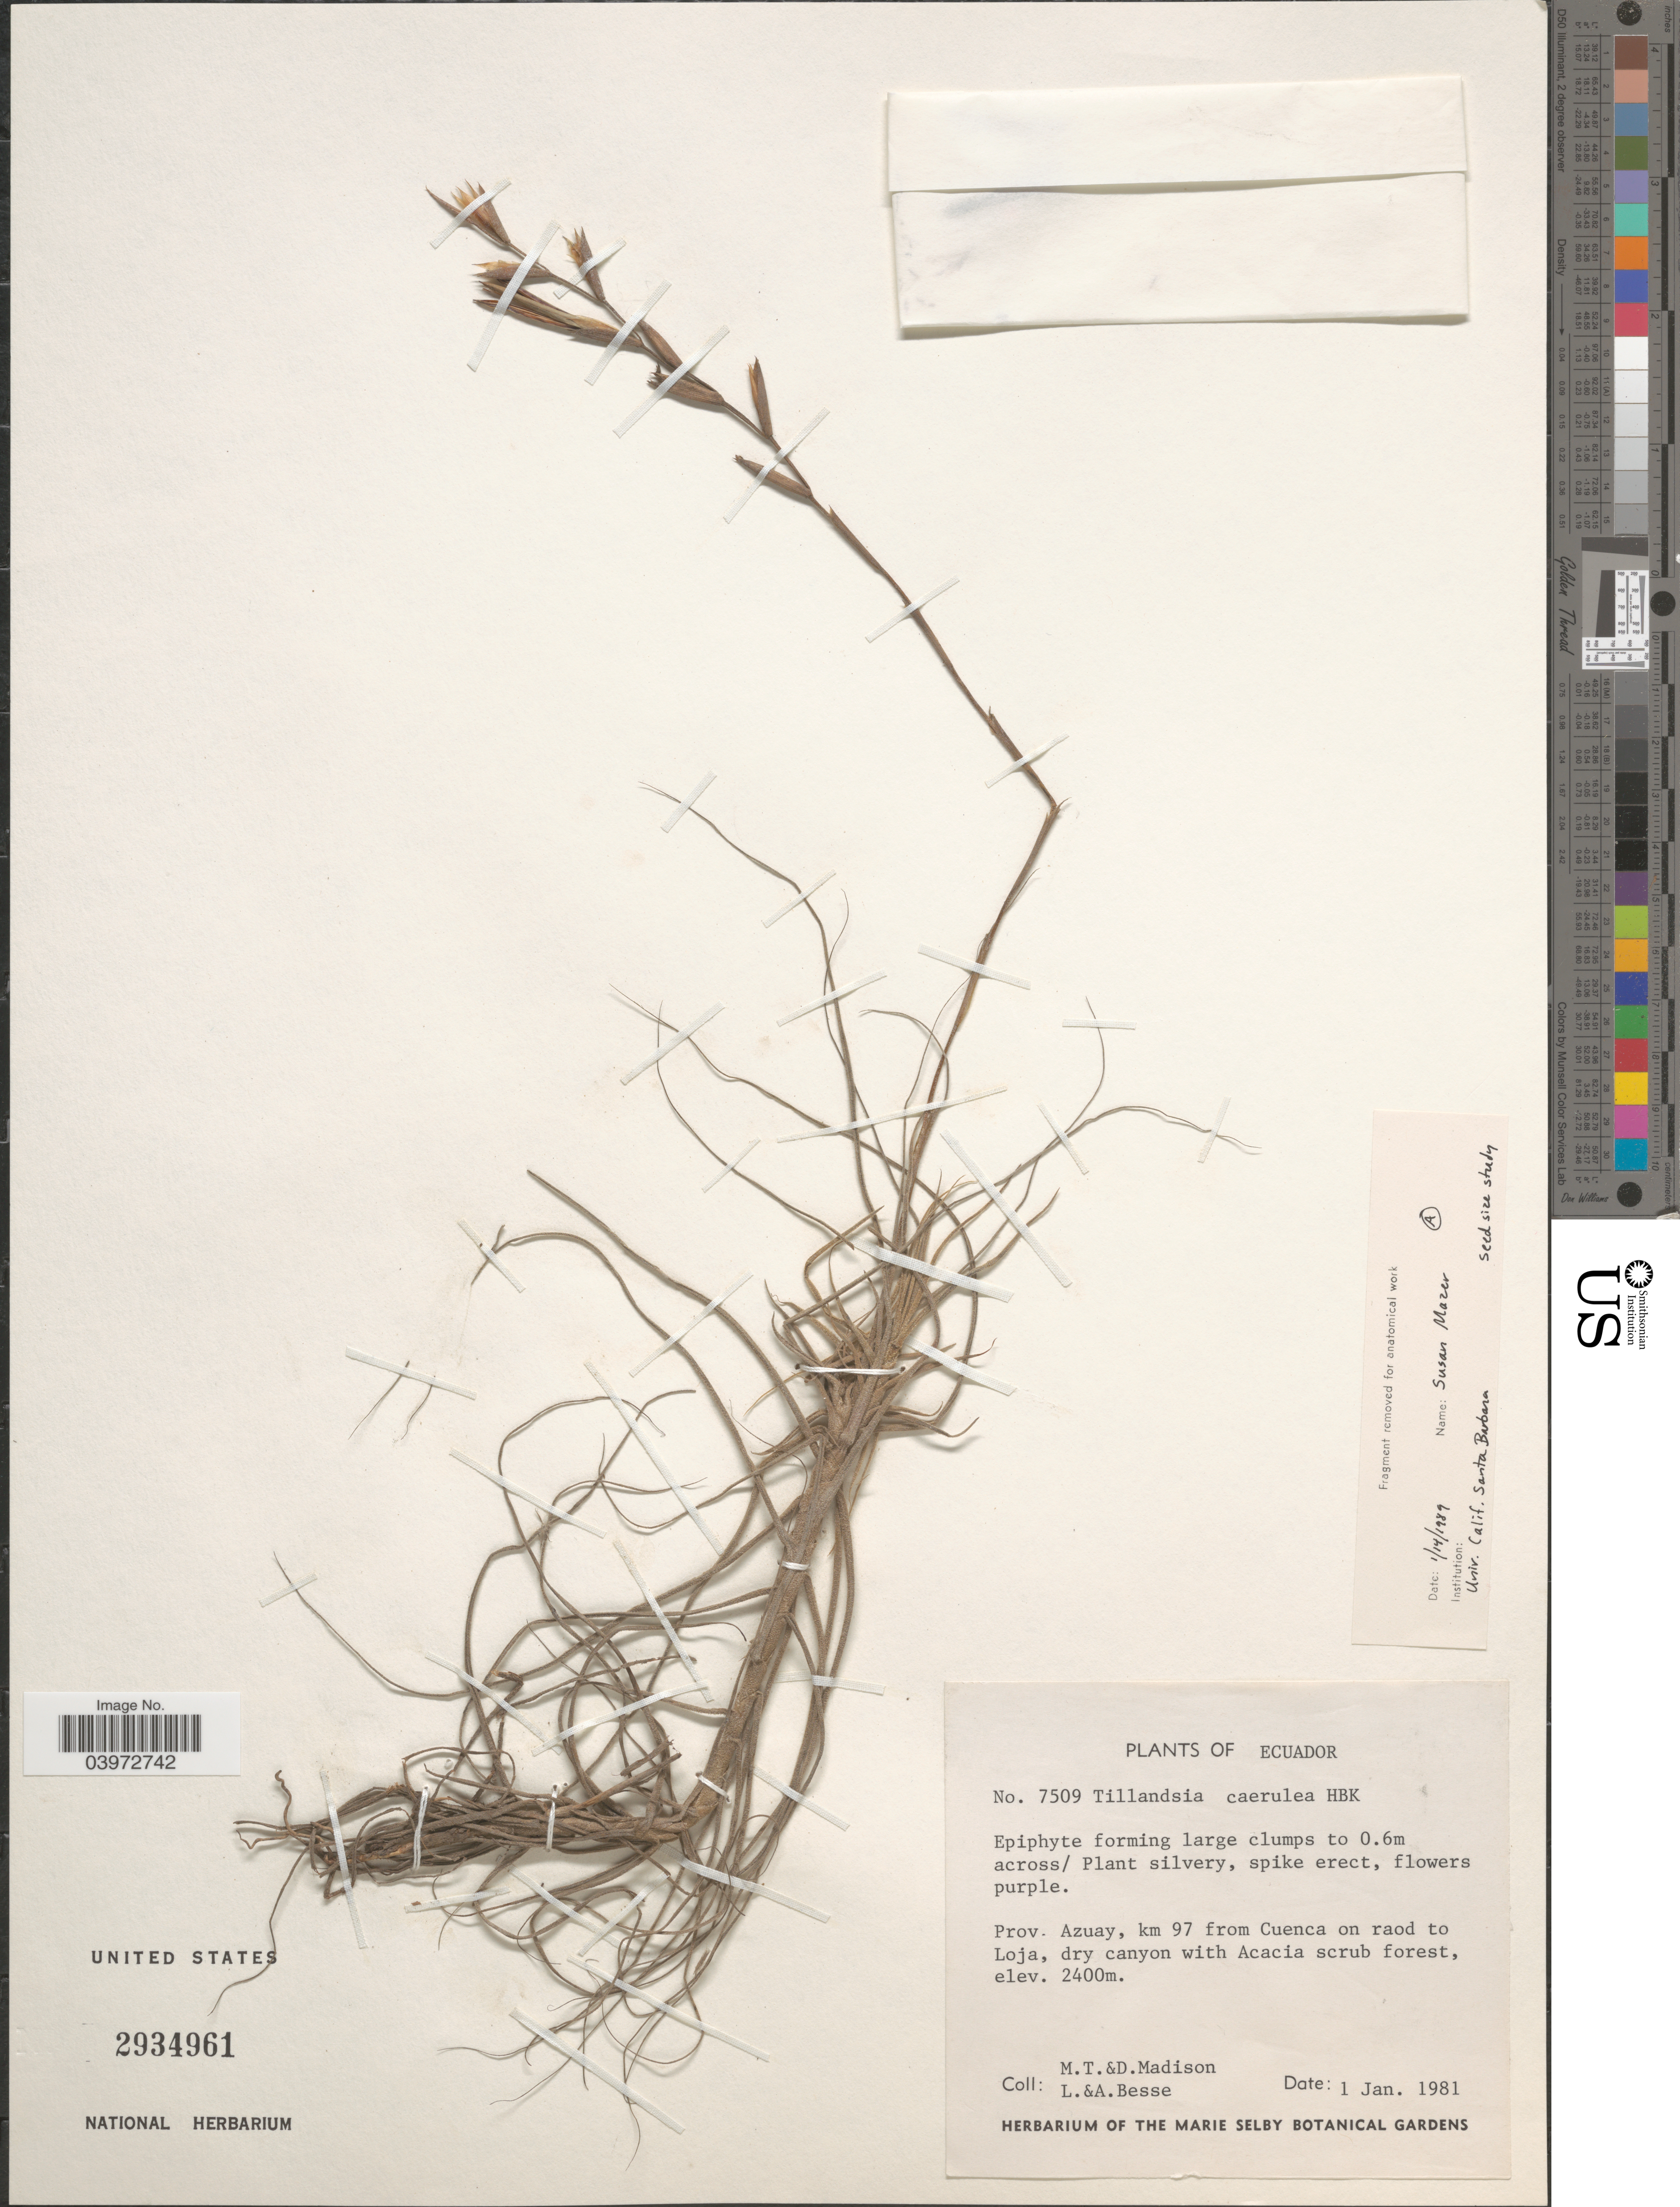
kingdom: Plantae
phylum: Tracheophyta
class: Liliopsida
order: Poales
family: Bromeliaceae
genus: Tillandsia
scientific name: Tillandsia caerulea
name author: Kunth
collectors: M. T. Madison, D. Madison, L. Besse & A. Besse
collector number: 7509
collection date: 1981-01-01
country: Ecuador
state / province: Azuay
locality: Km 97 from Cuenca on road to Loja.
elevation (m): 2400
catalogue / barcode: US 2934961